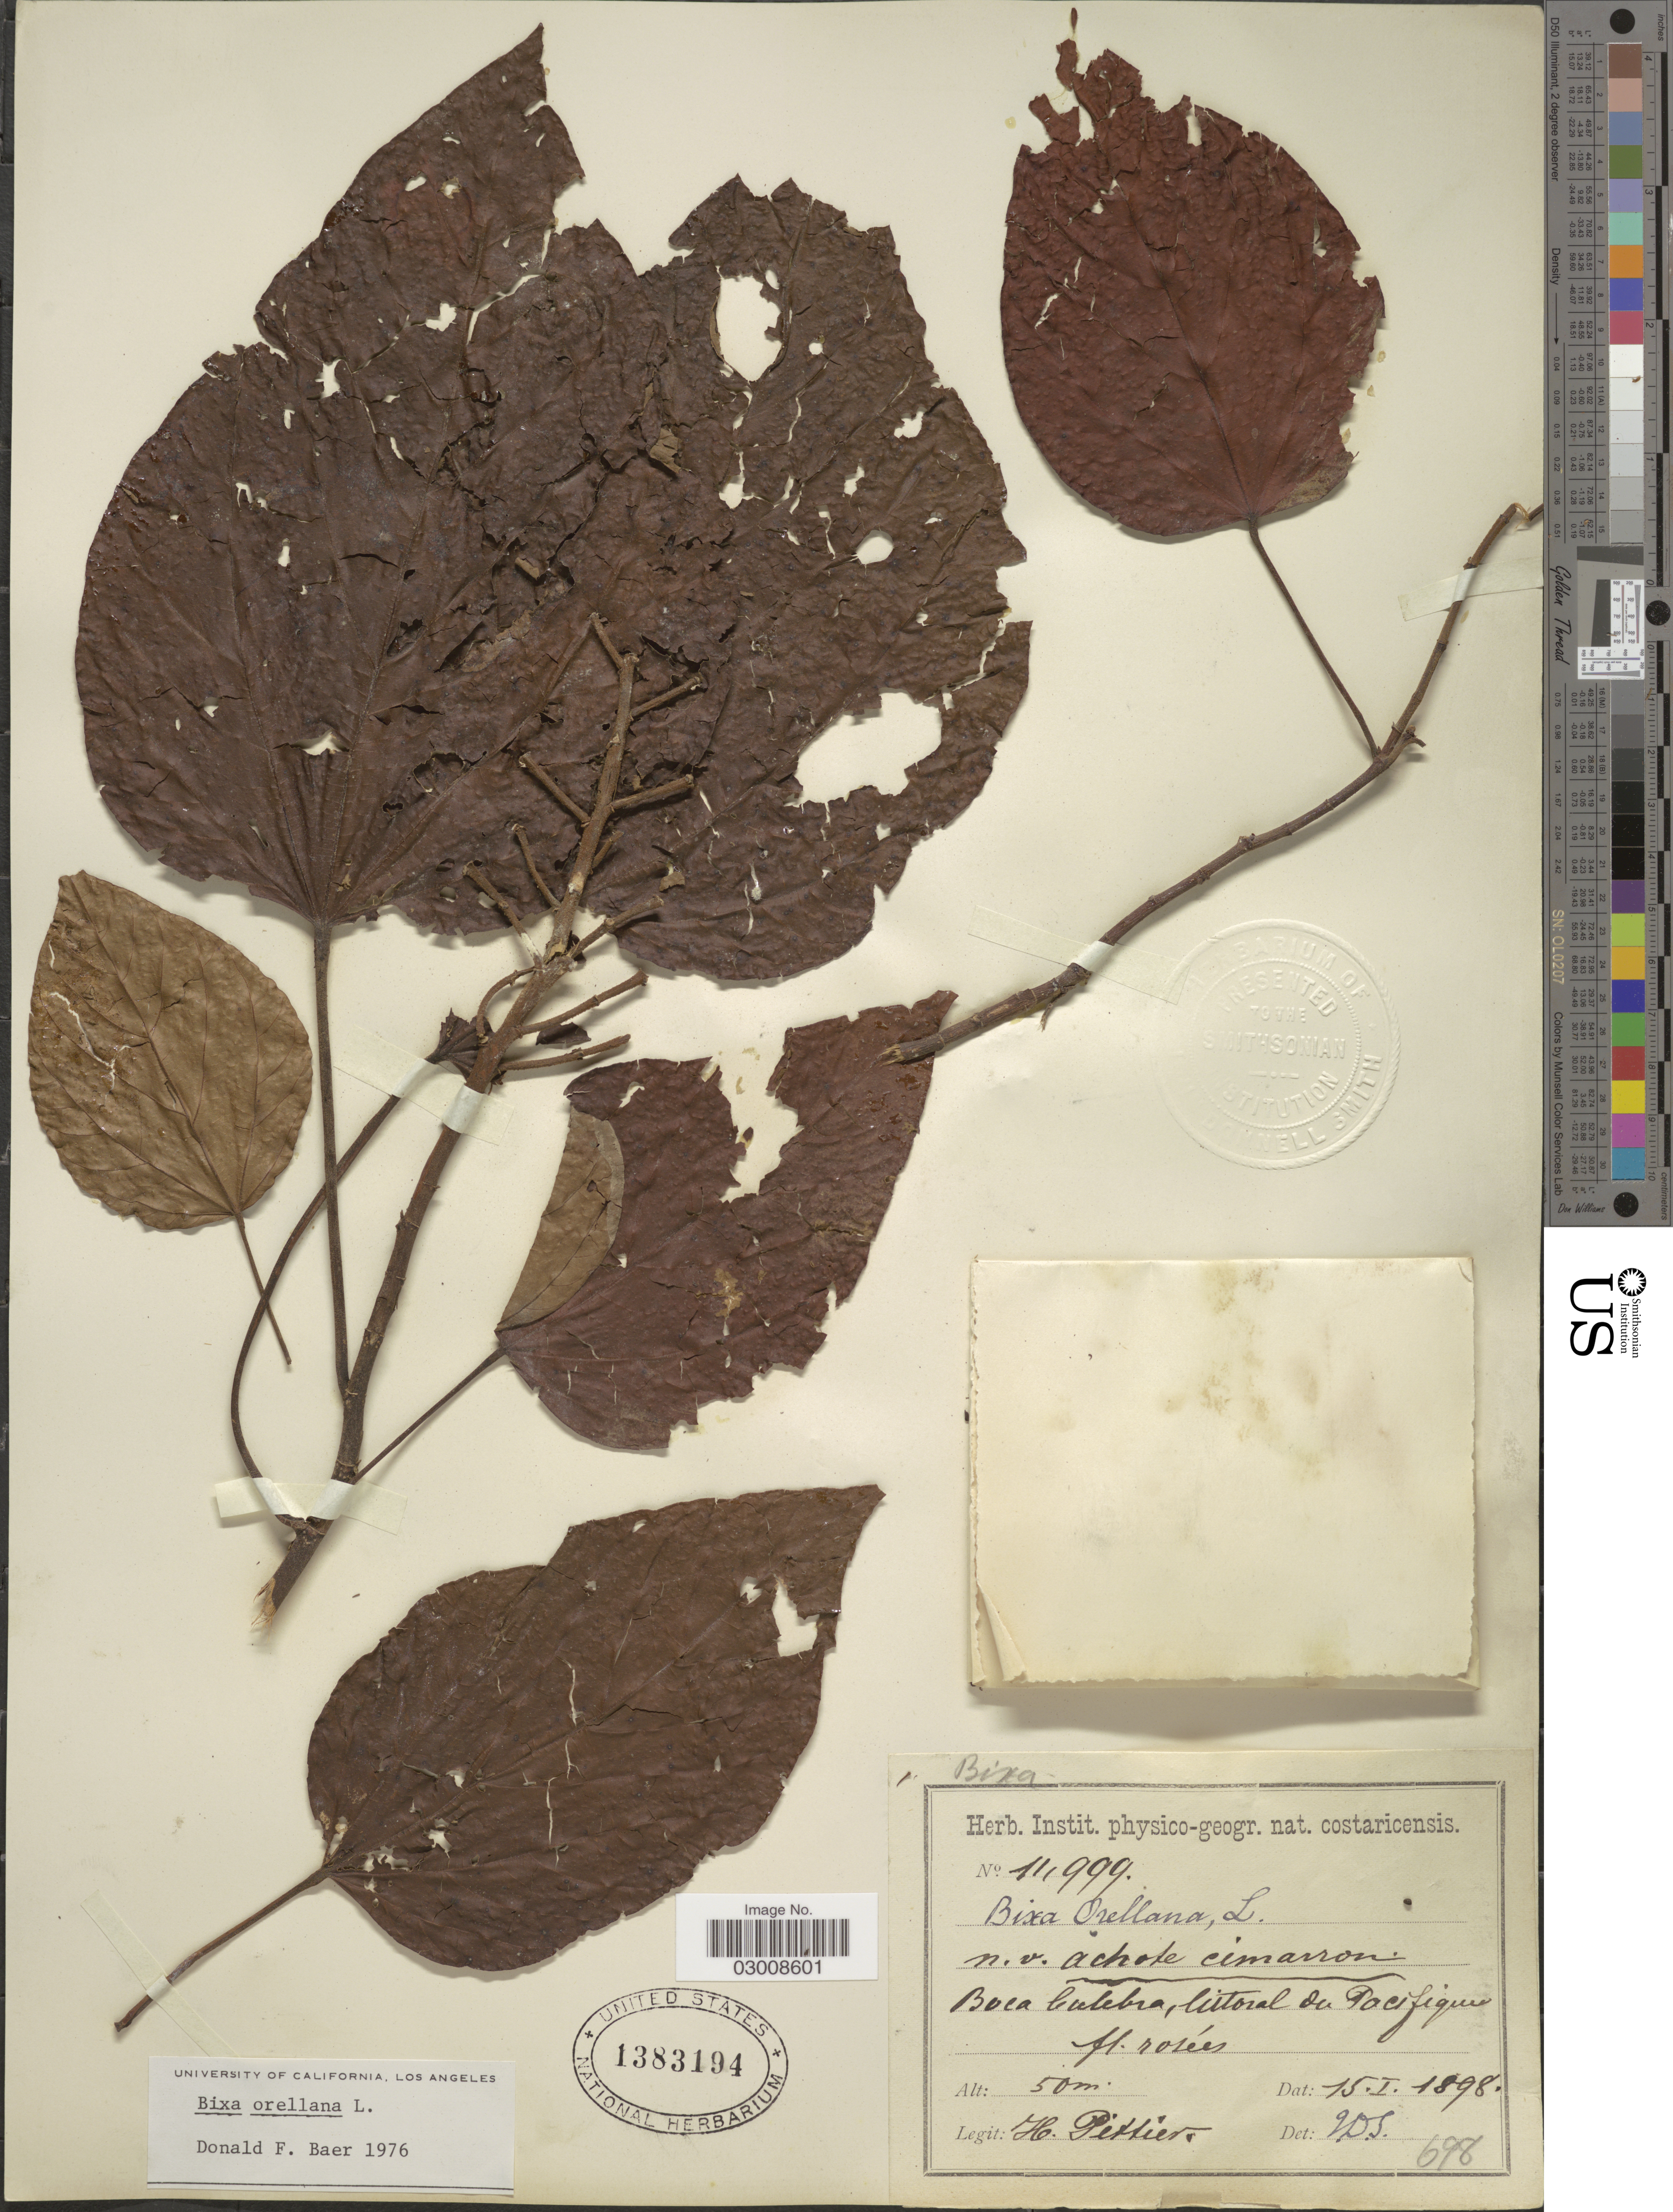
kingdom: Plantae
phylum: Tracheophyta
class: Magnoliopsida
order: Malvales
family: Bixaceae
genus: Bixa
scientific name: Bixa orellana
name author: L.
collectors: H. F. Pittier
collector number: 11999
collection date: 1898-01-15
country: Costa Rica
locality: Boca Culebra, littoral du Pacifique.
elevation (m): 50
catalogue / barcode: US 1383194